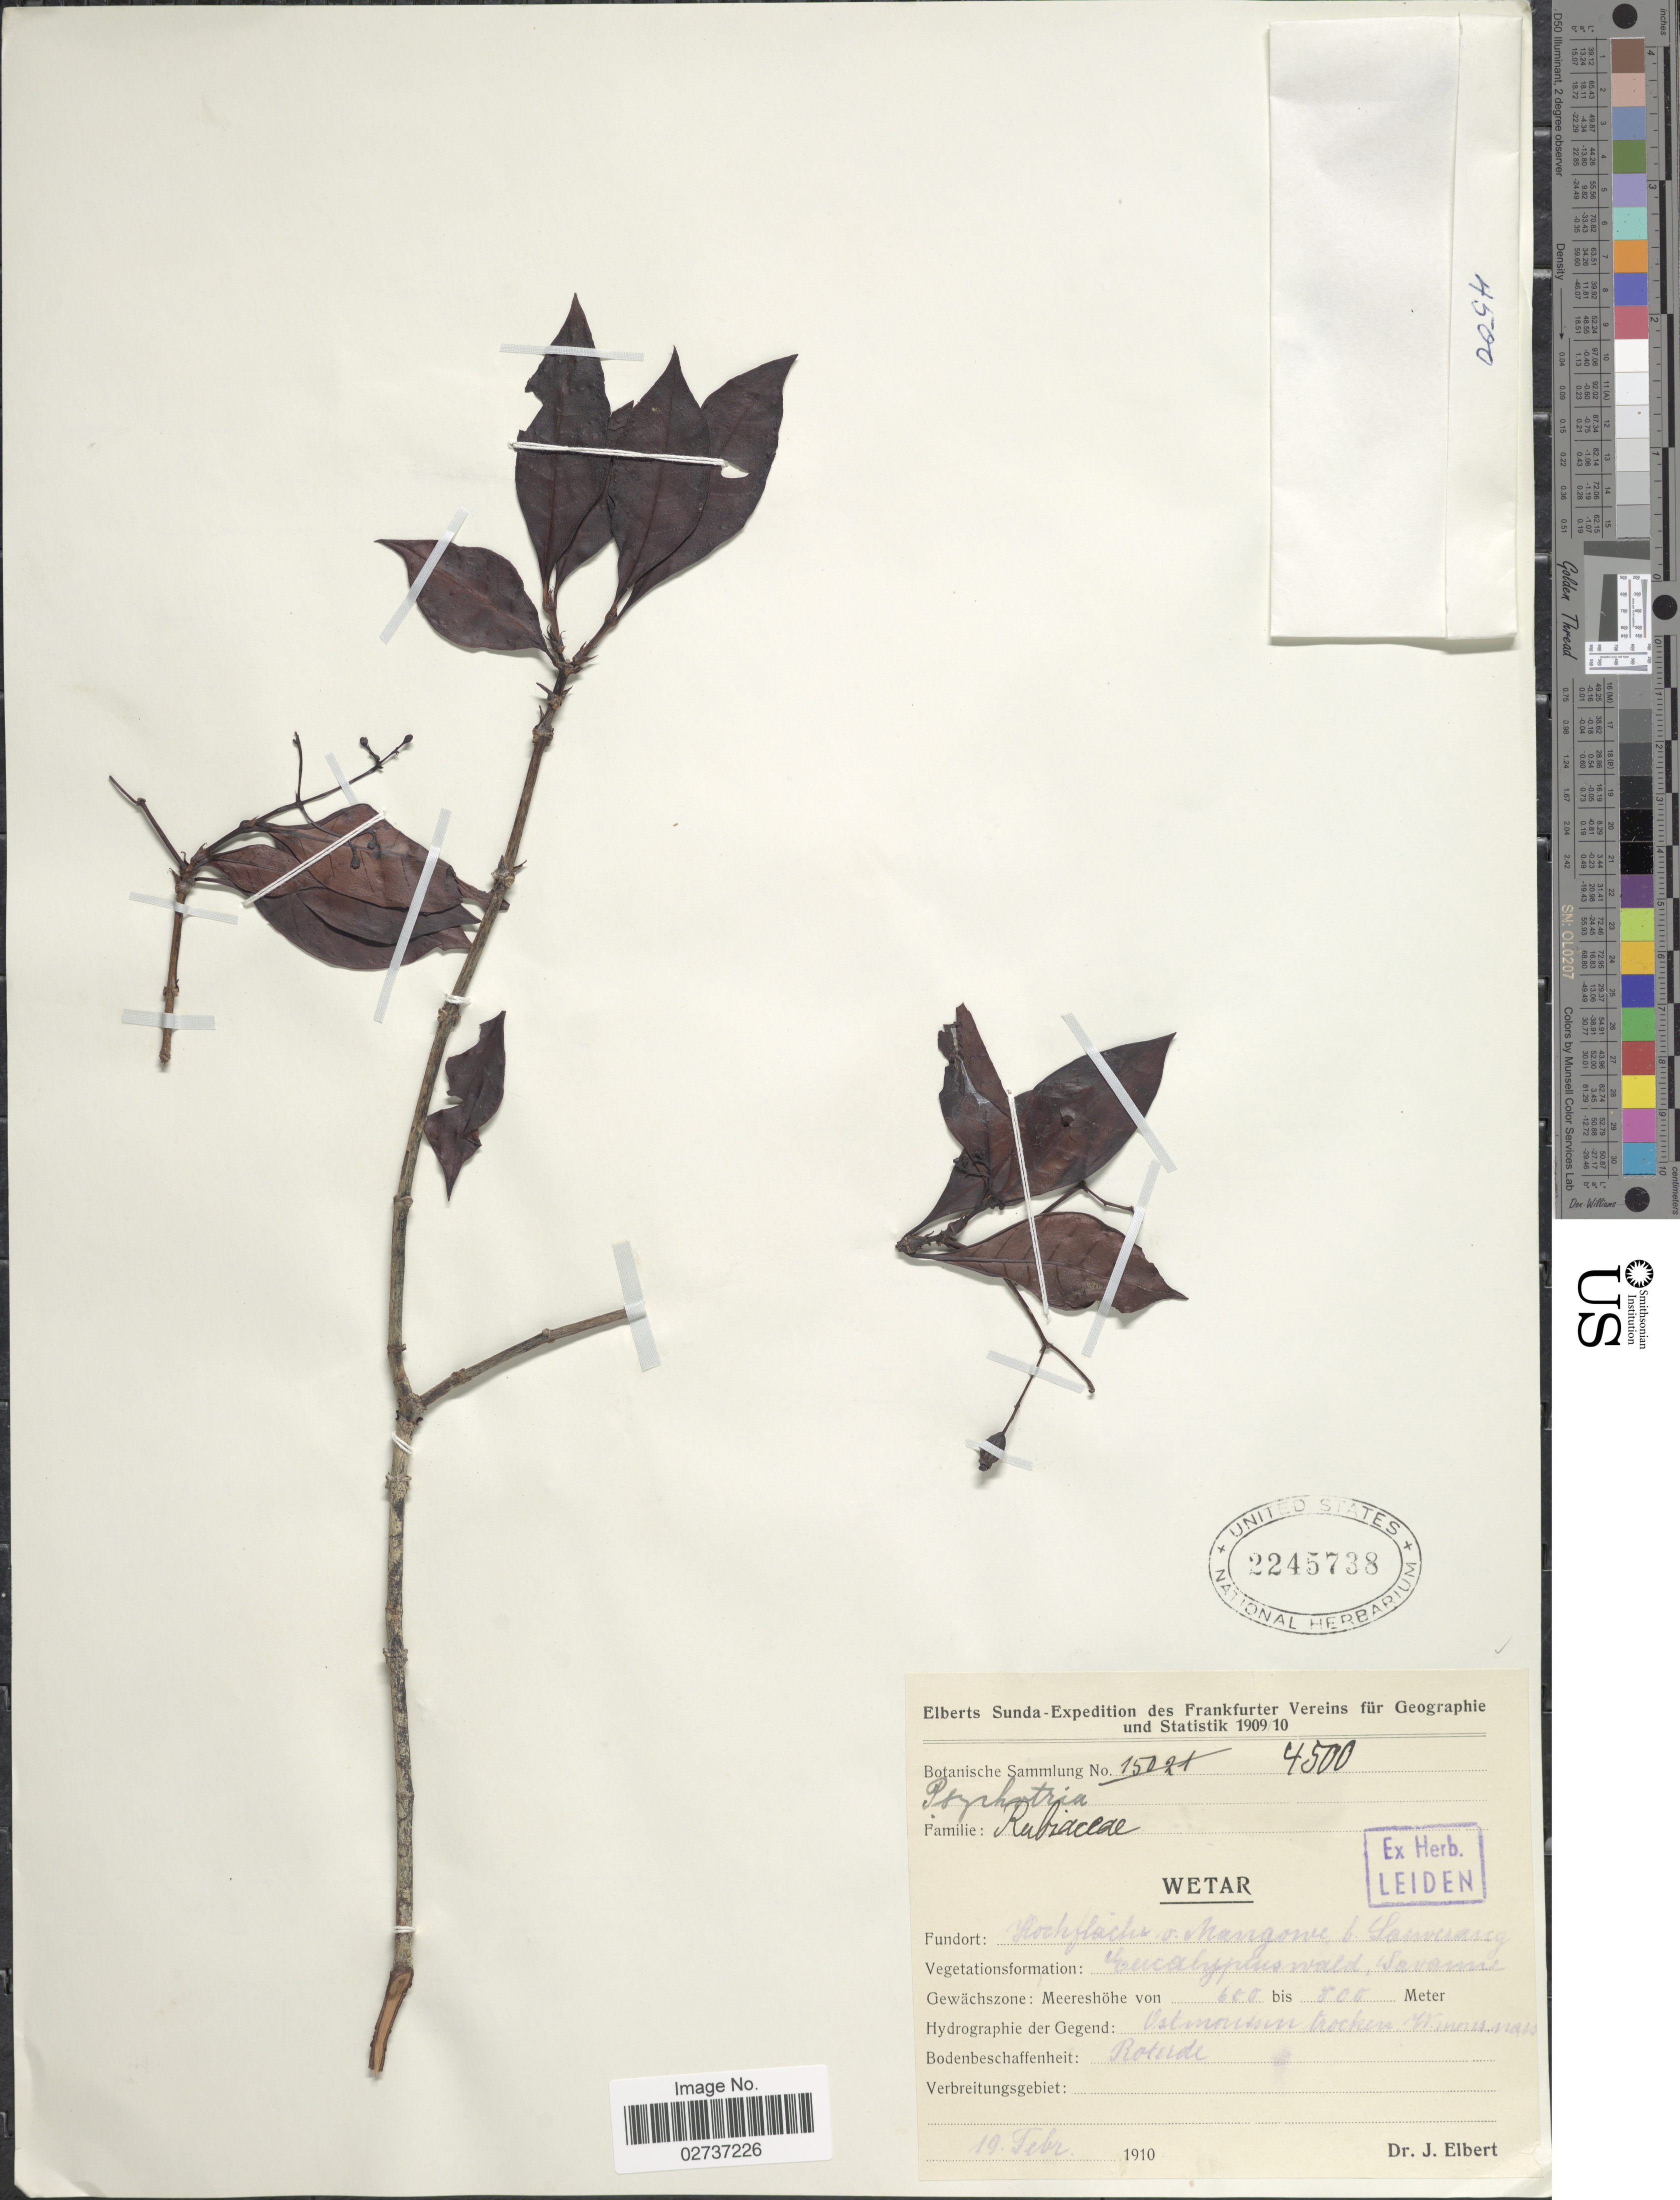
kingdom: Plantae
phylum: Tracheophyta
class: Magnoliopsida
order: Gentianales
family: Rubiaceae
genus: Psychotria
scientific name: Psychotria sp.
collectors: J. Elbert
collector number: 4500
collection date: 1910-02-19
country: Indonesia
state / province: Maluku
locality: Hochflaiche v. Mangrove b. Sawerang [interpreted]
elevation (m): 600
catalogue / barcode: US 2245738